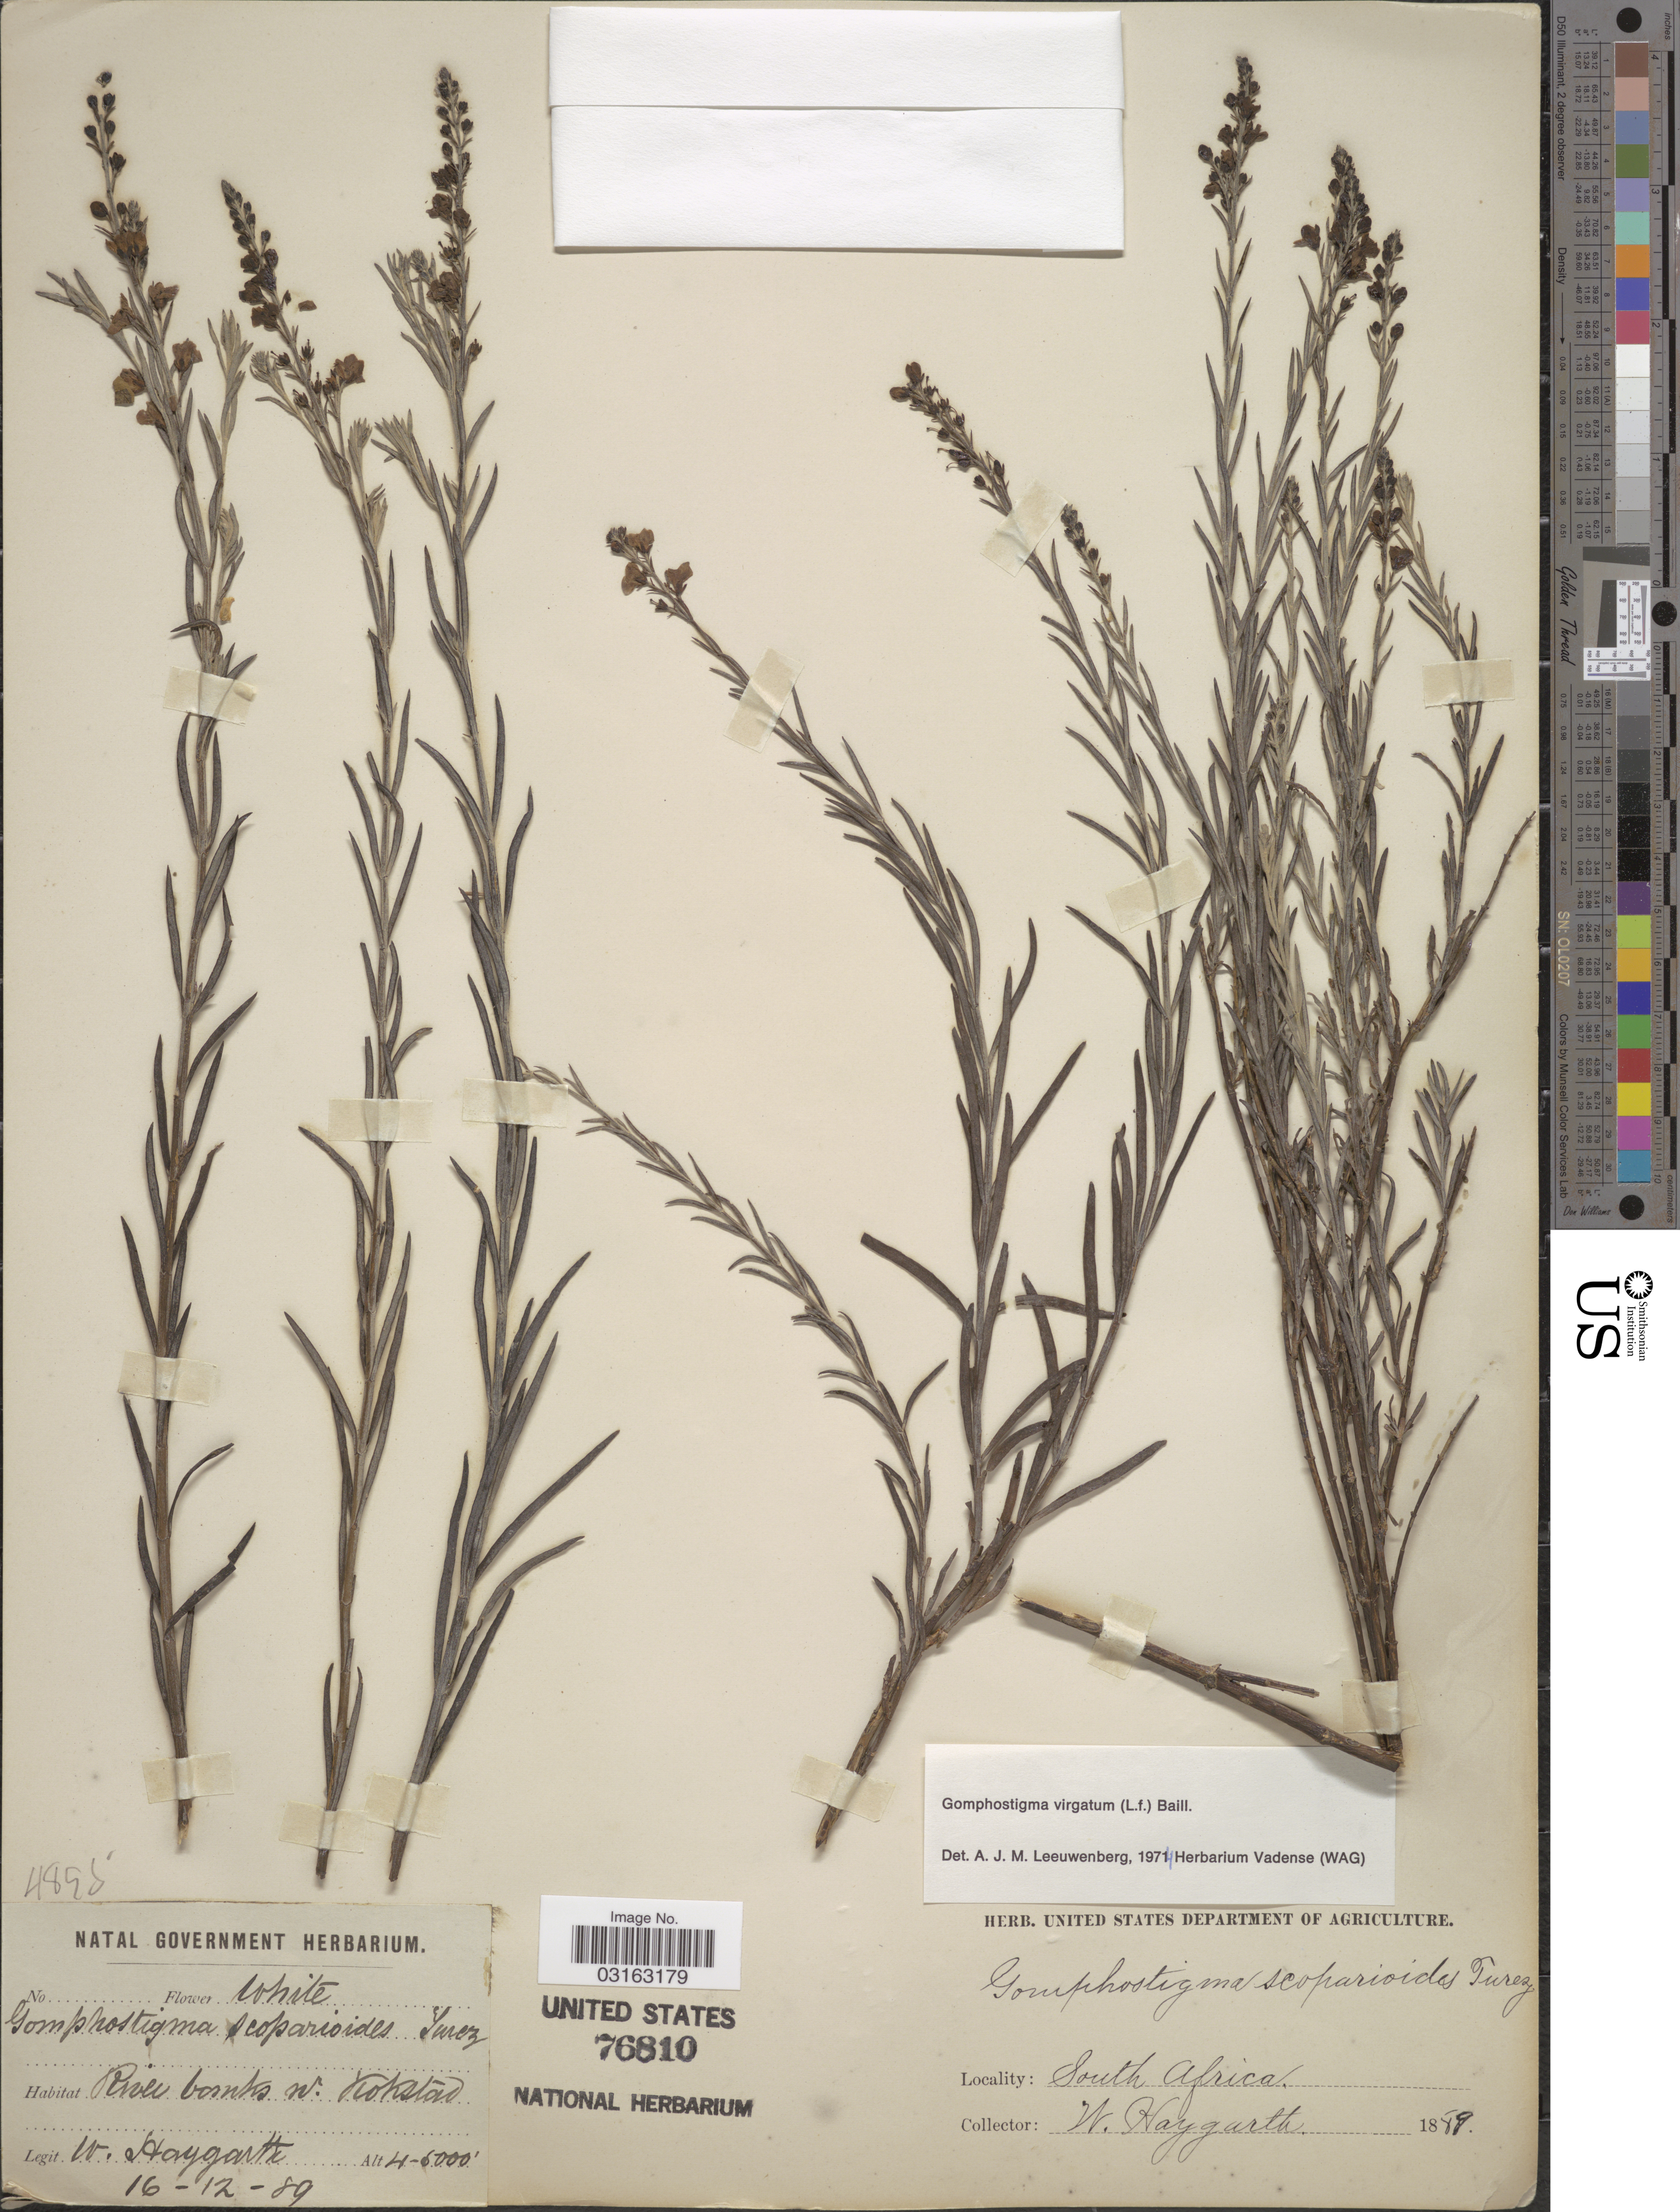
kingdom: Plantae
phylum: Tracheophyta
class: Magnoliopsida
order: Lamiales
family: Scrophulariaceae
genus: Gomphostigma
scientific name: Gomphostigma virgatum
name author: (L. f.) Baill.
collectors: W. Haygarth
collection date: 1889-12-16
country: South Africa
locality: River banks W. Kokstad.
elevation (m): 1219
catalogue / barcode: US 76810